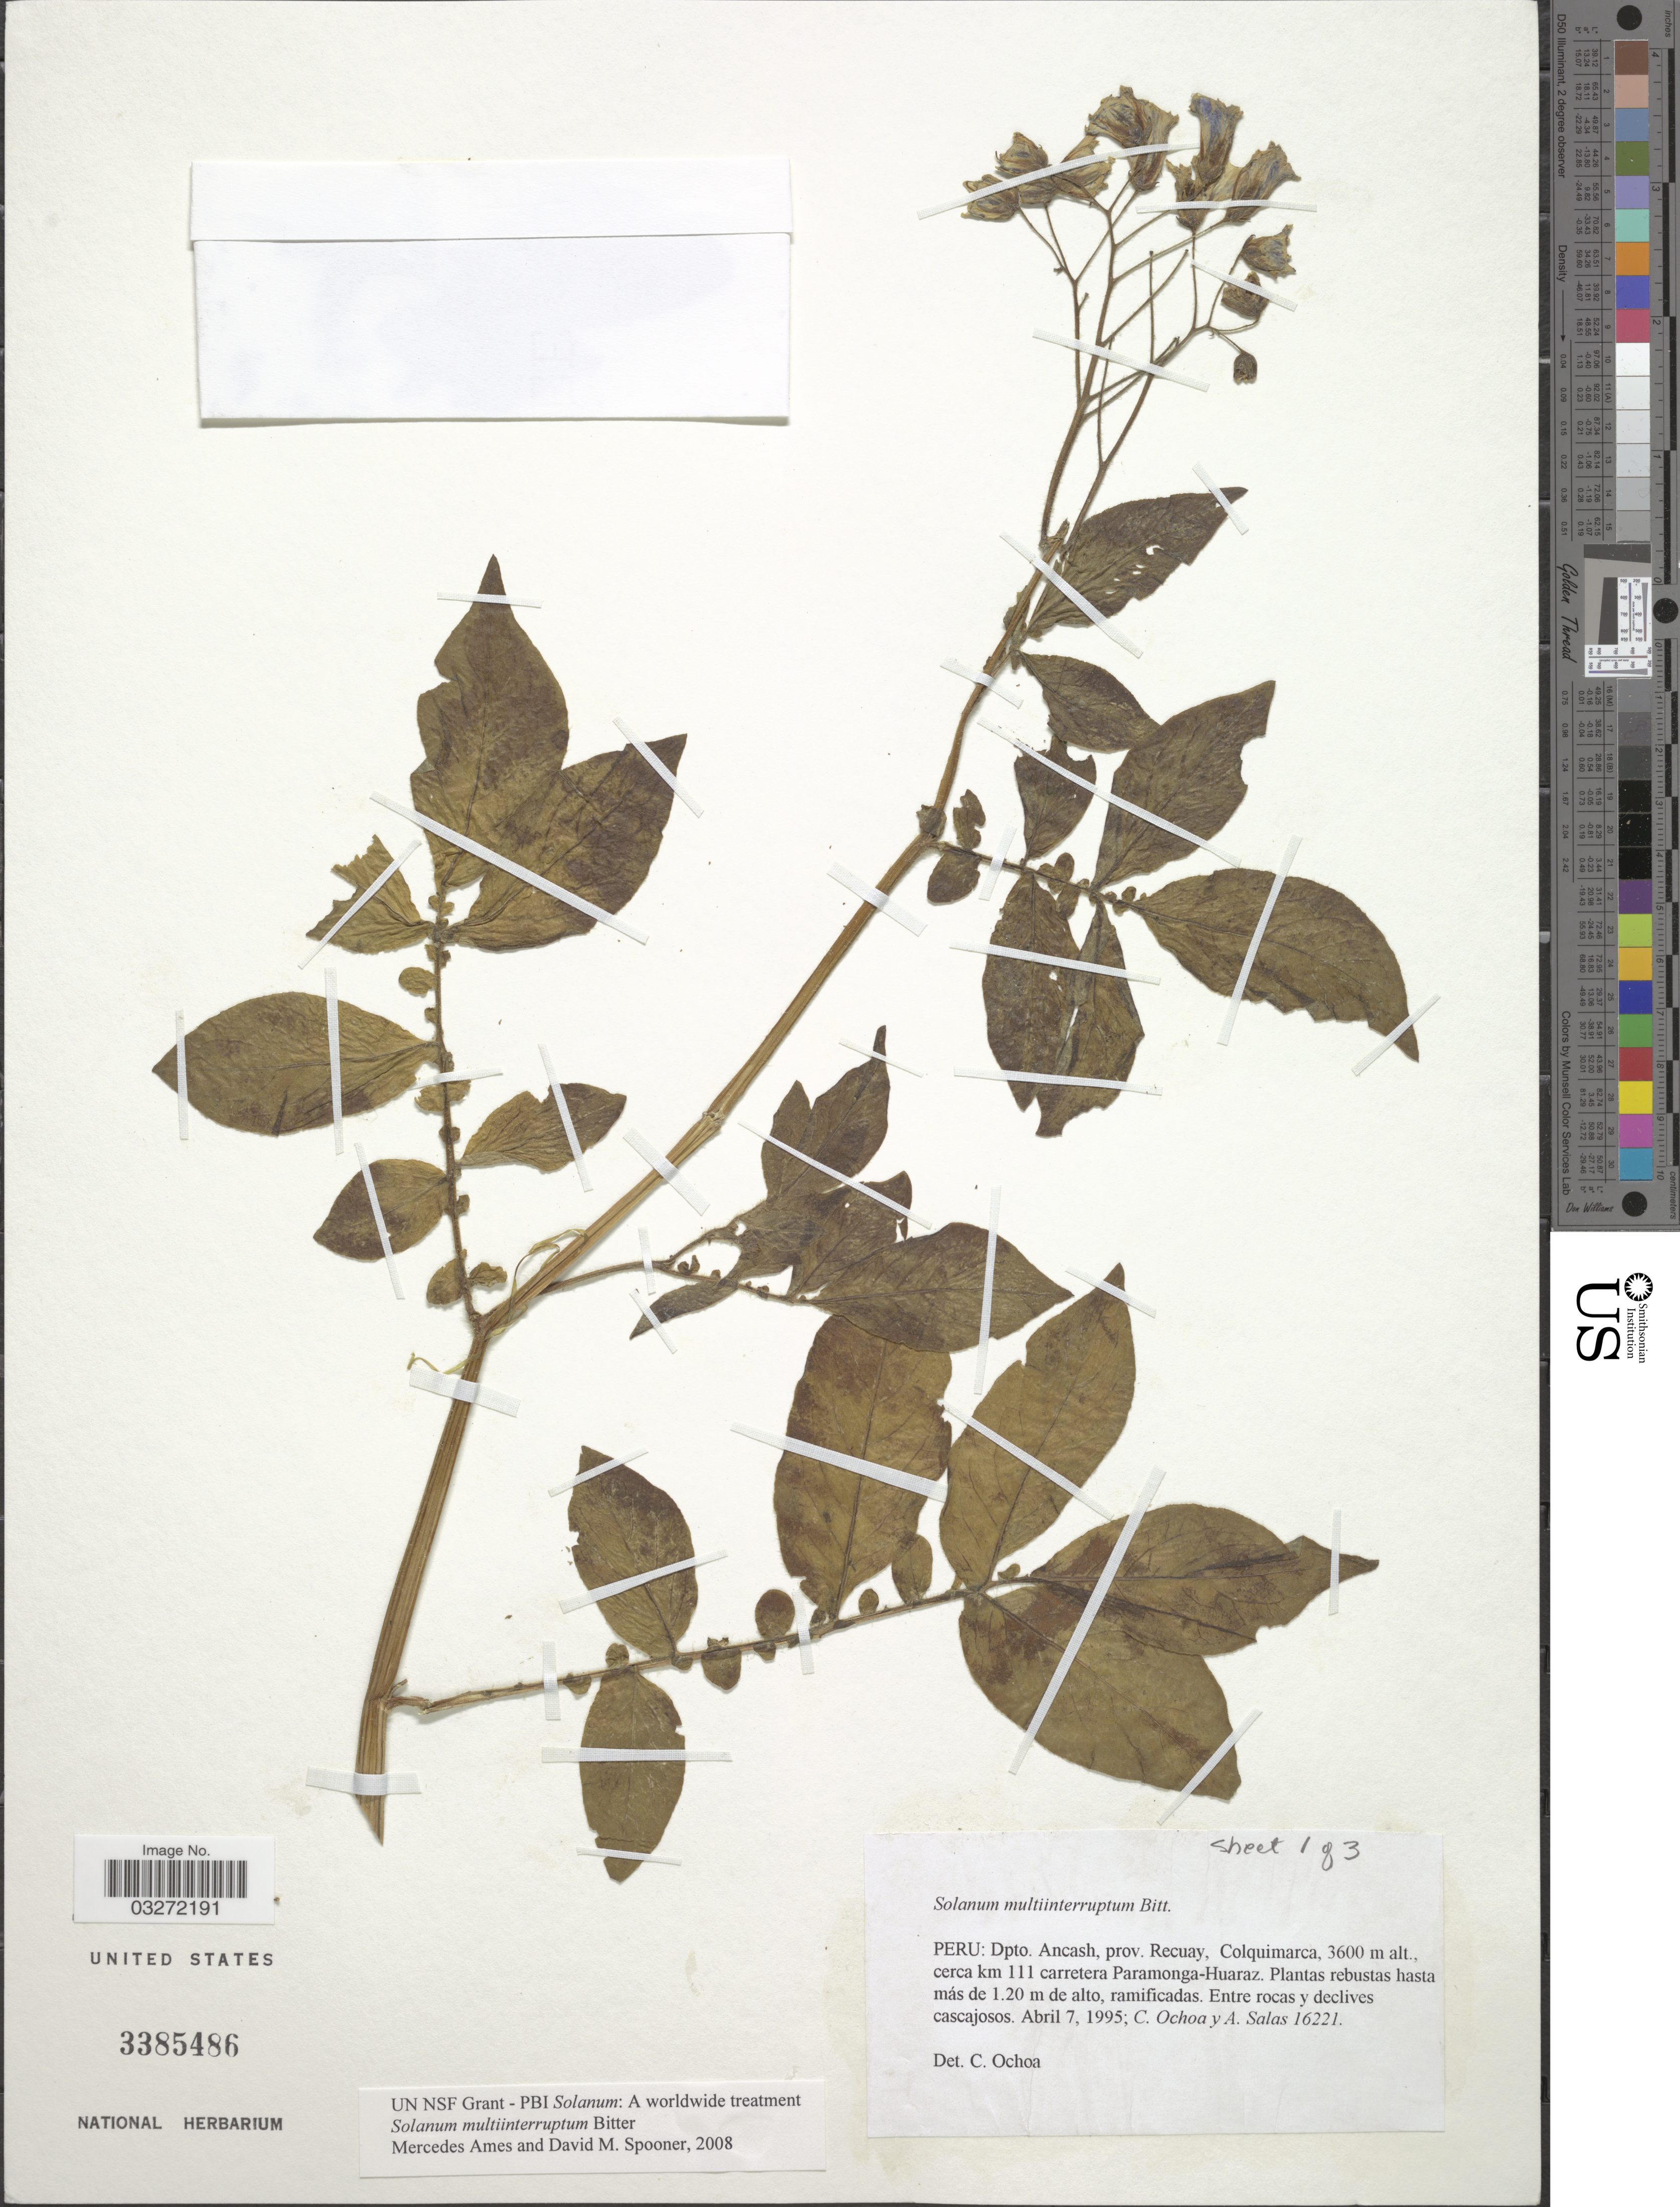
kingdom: Plantae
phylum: Tracheophyta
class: Magnoliopsida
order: Solanales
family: Solanaceae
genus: Solanum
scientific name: Solanum multiinterruptum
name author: Bitter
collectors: C. Ochoa & A. Salas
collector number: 16221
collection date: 1995-04-07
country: Peru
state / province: Ancash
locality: Dpto. Ancash, prov. Recuay, Colquimarca, cerca km 111 carretera Paramonga-Huaraz.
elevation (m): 3600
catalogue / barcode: US 3385486